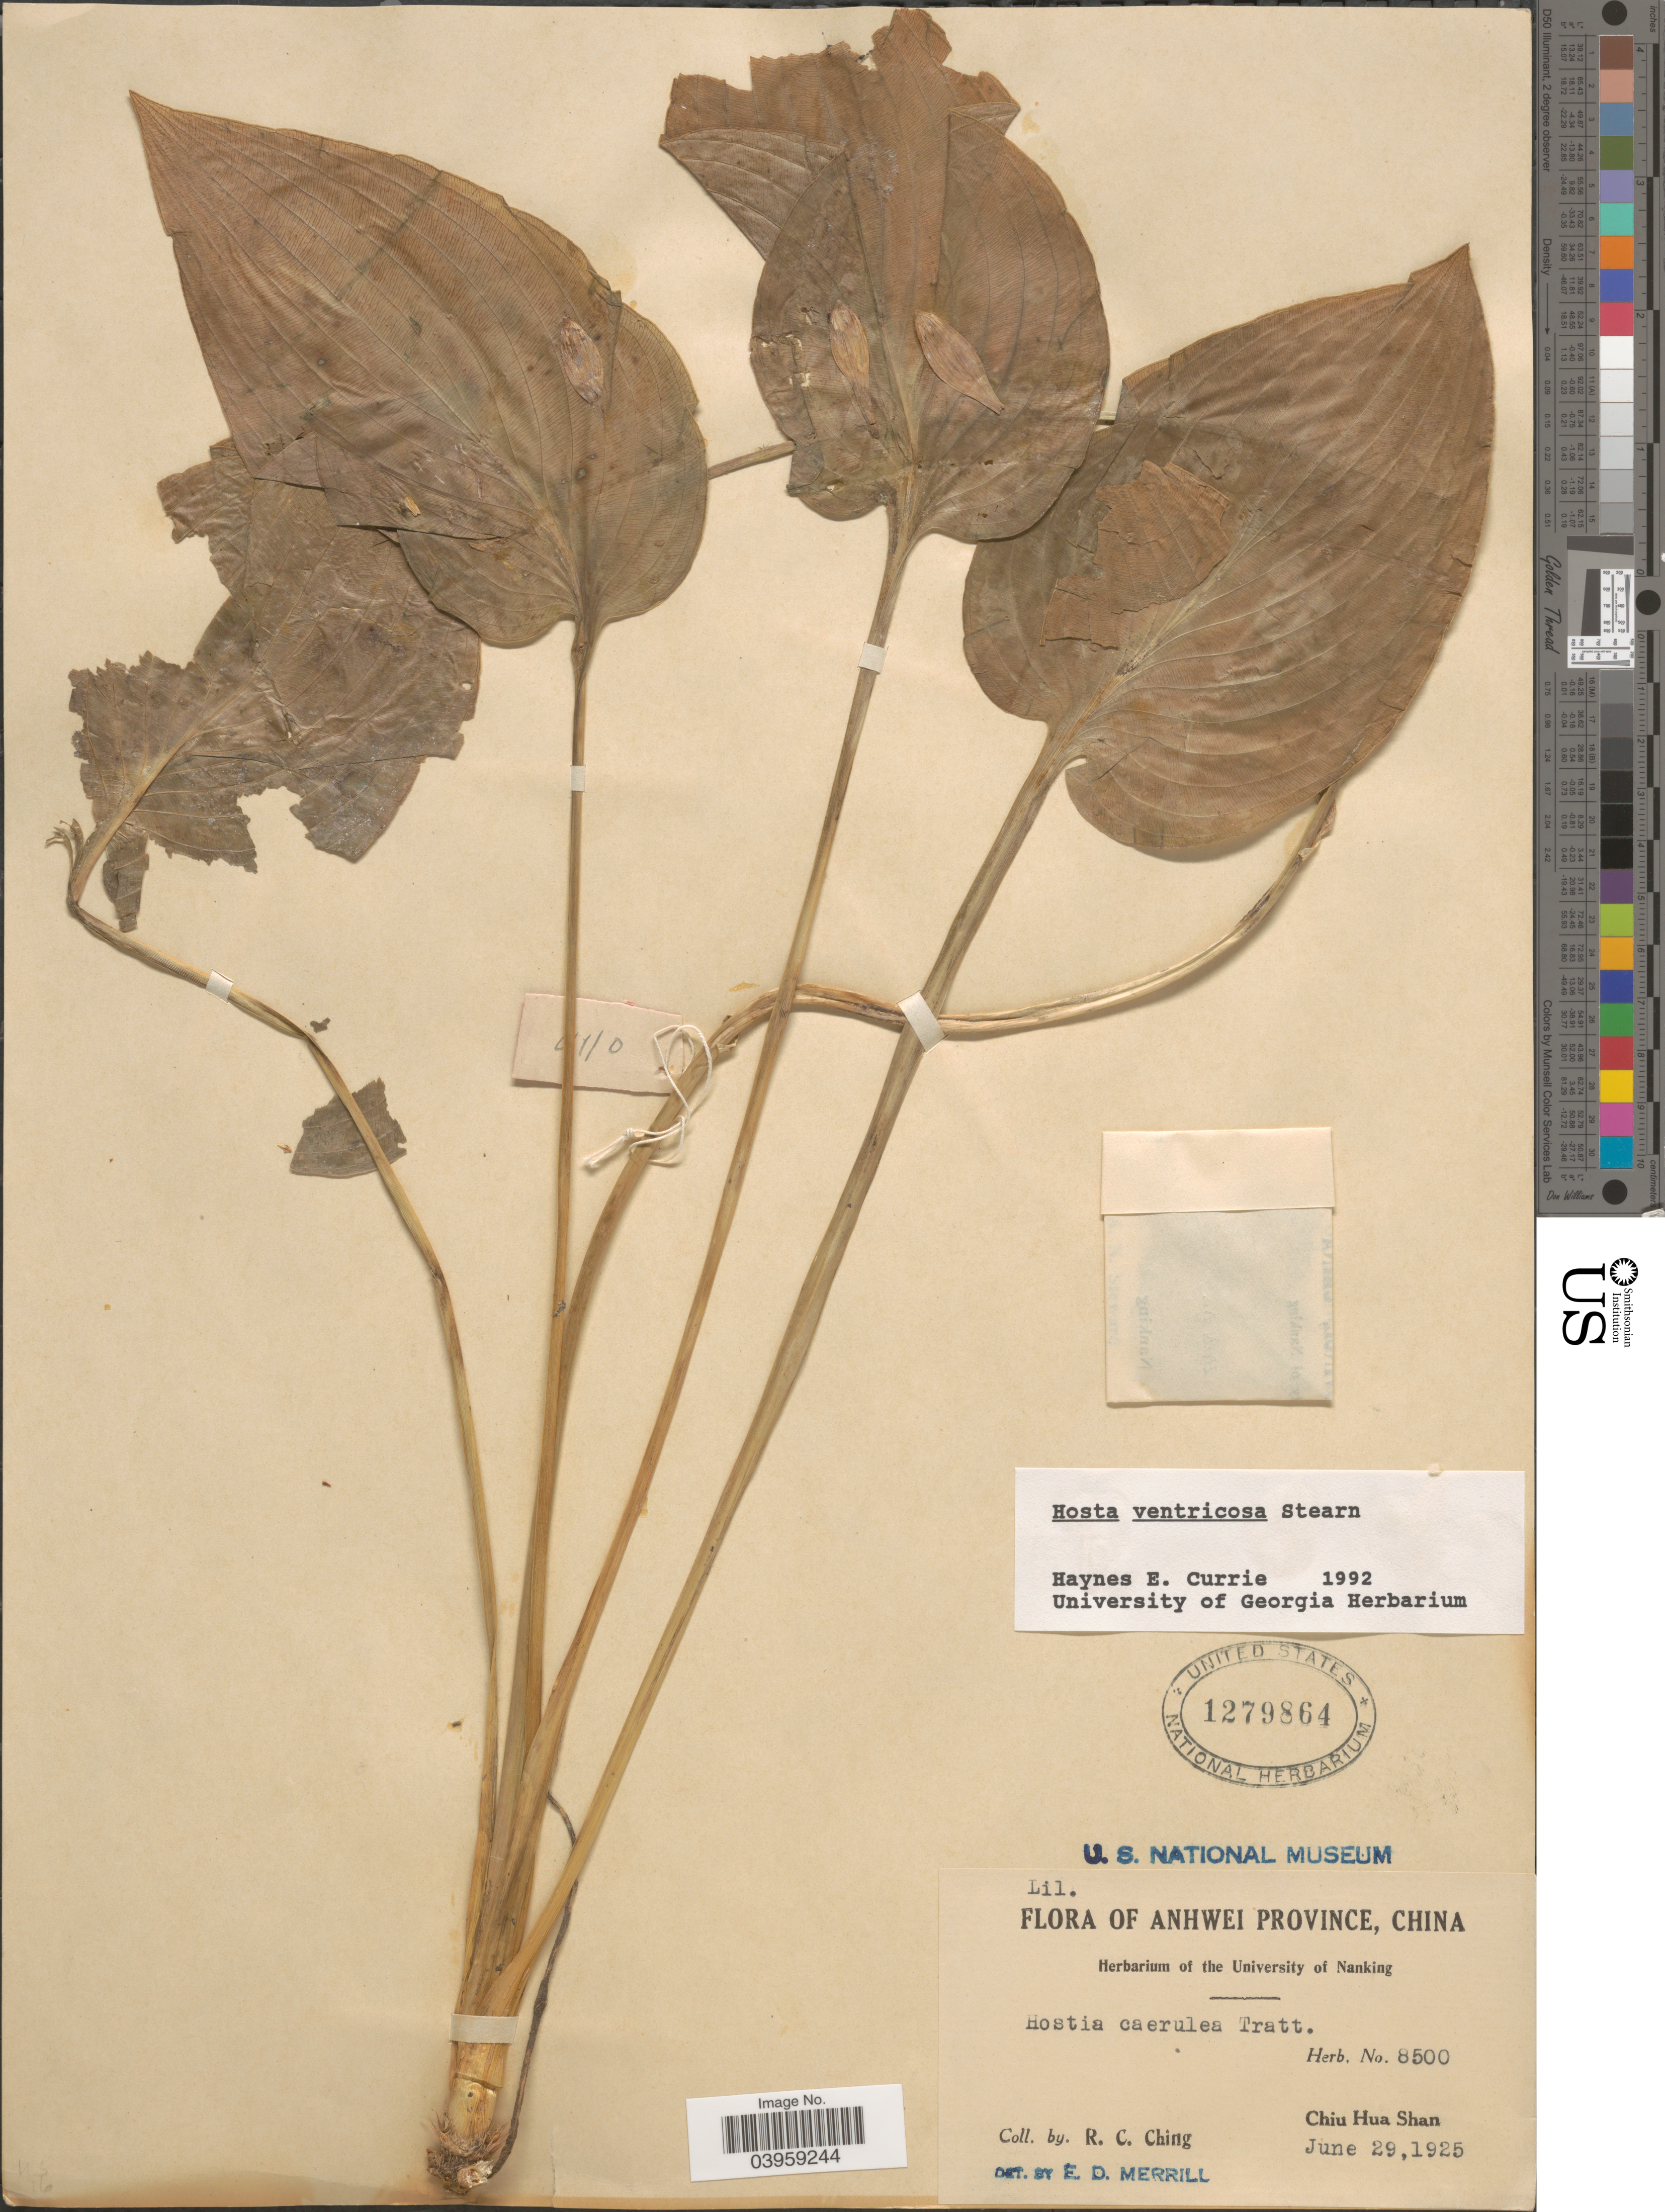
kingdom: Plantae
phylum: Tracheophyta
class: Liliopsida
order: Asparagales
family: Asparagaceae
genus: Hosta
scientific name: Hosta ventricosa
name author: Stearn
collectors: R. C. Ching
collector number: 8500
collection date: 1925-06-29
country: China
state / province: Anhui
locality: Anhwei Province. Chiu Hua Shan.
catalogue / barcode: US 1279864